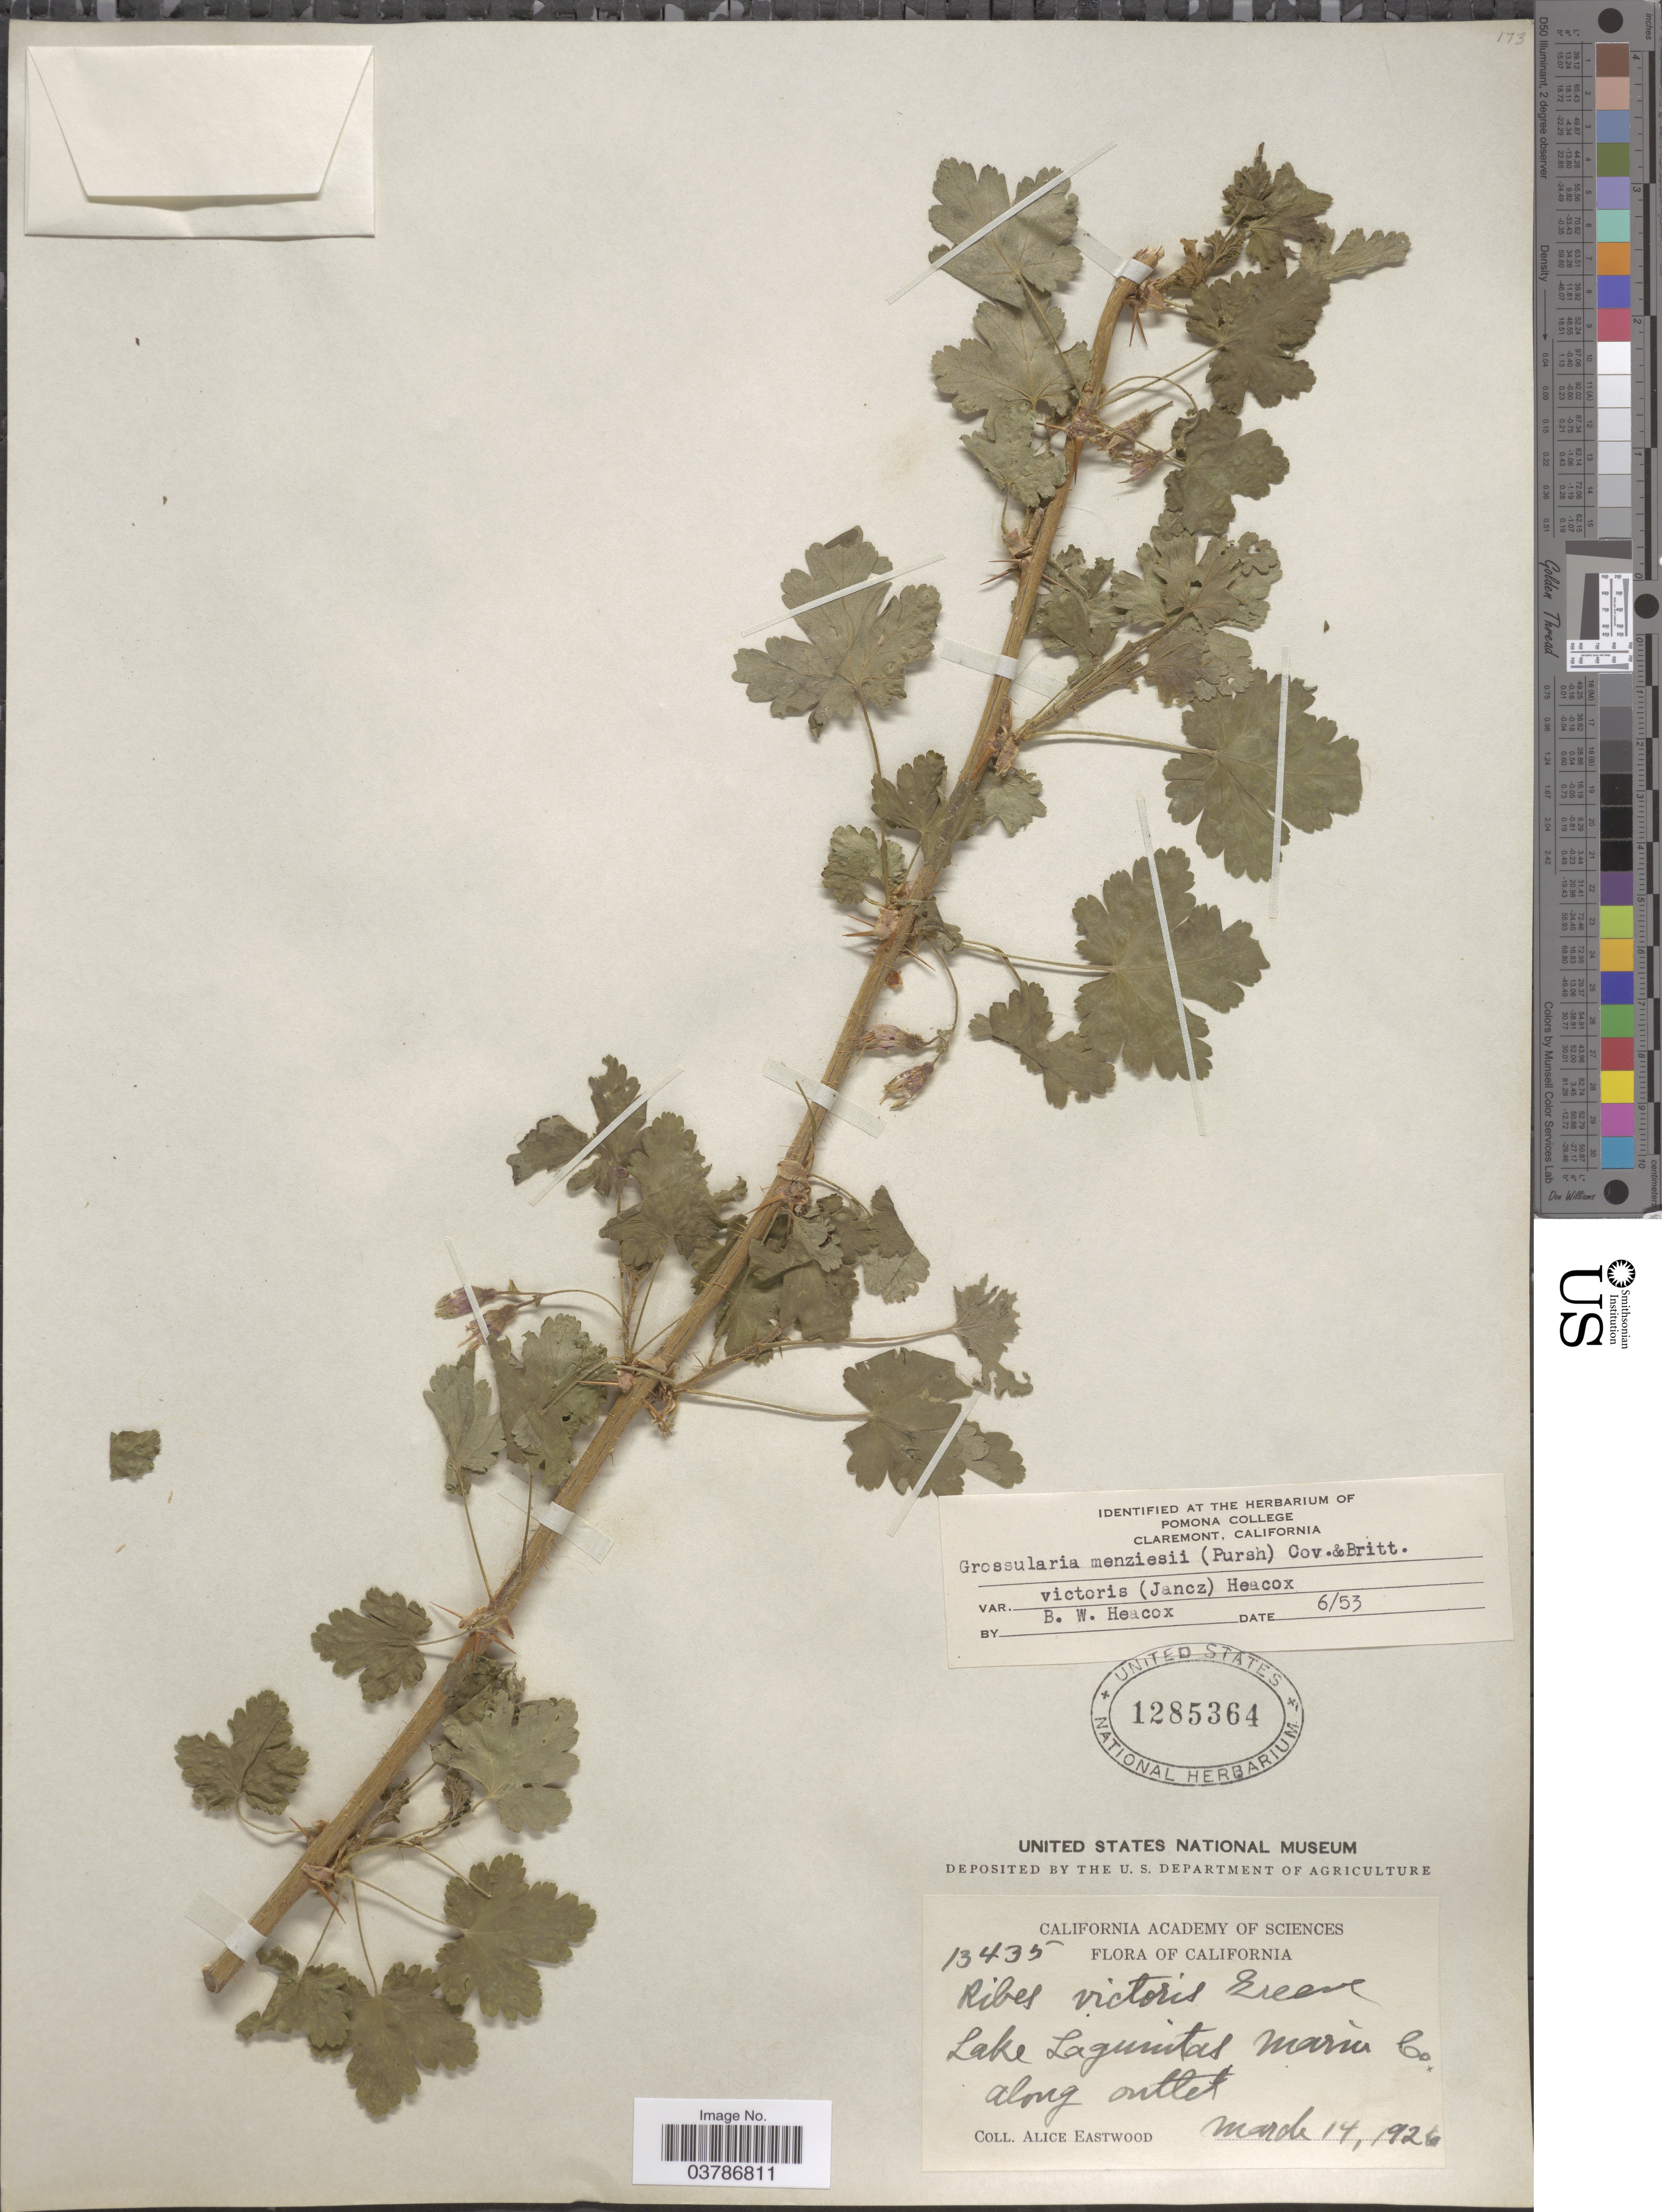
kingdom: Plantae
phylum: Tracheophyta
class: Magnoliopsida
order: Saxifragales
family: Grossulariaceae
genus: Ribes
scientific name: Ribes victoris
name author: Greene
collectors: A. Eastwood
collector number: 13435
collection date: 1926-03-14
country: United States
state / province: California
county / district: Marin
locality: Lake Lagunitas Marin Co. Along outlet.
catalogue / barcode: US 1285364